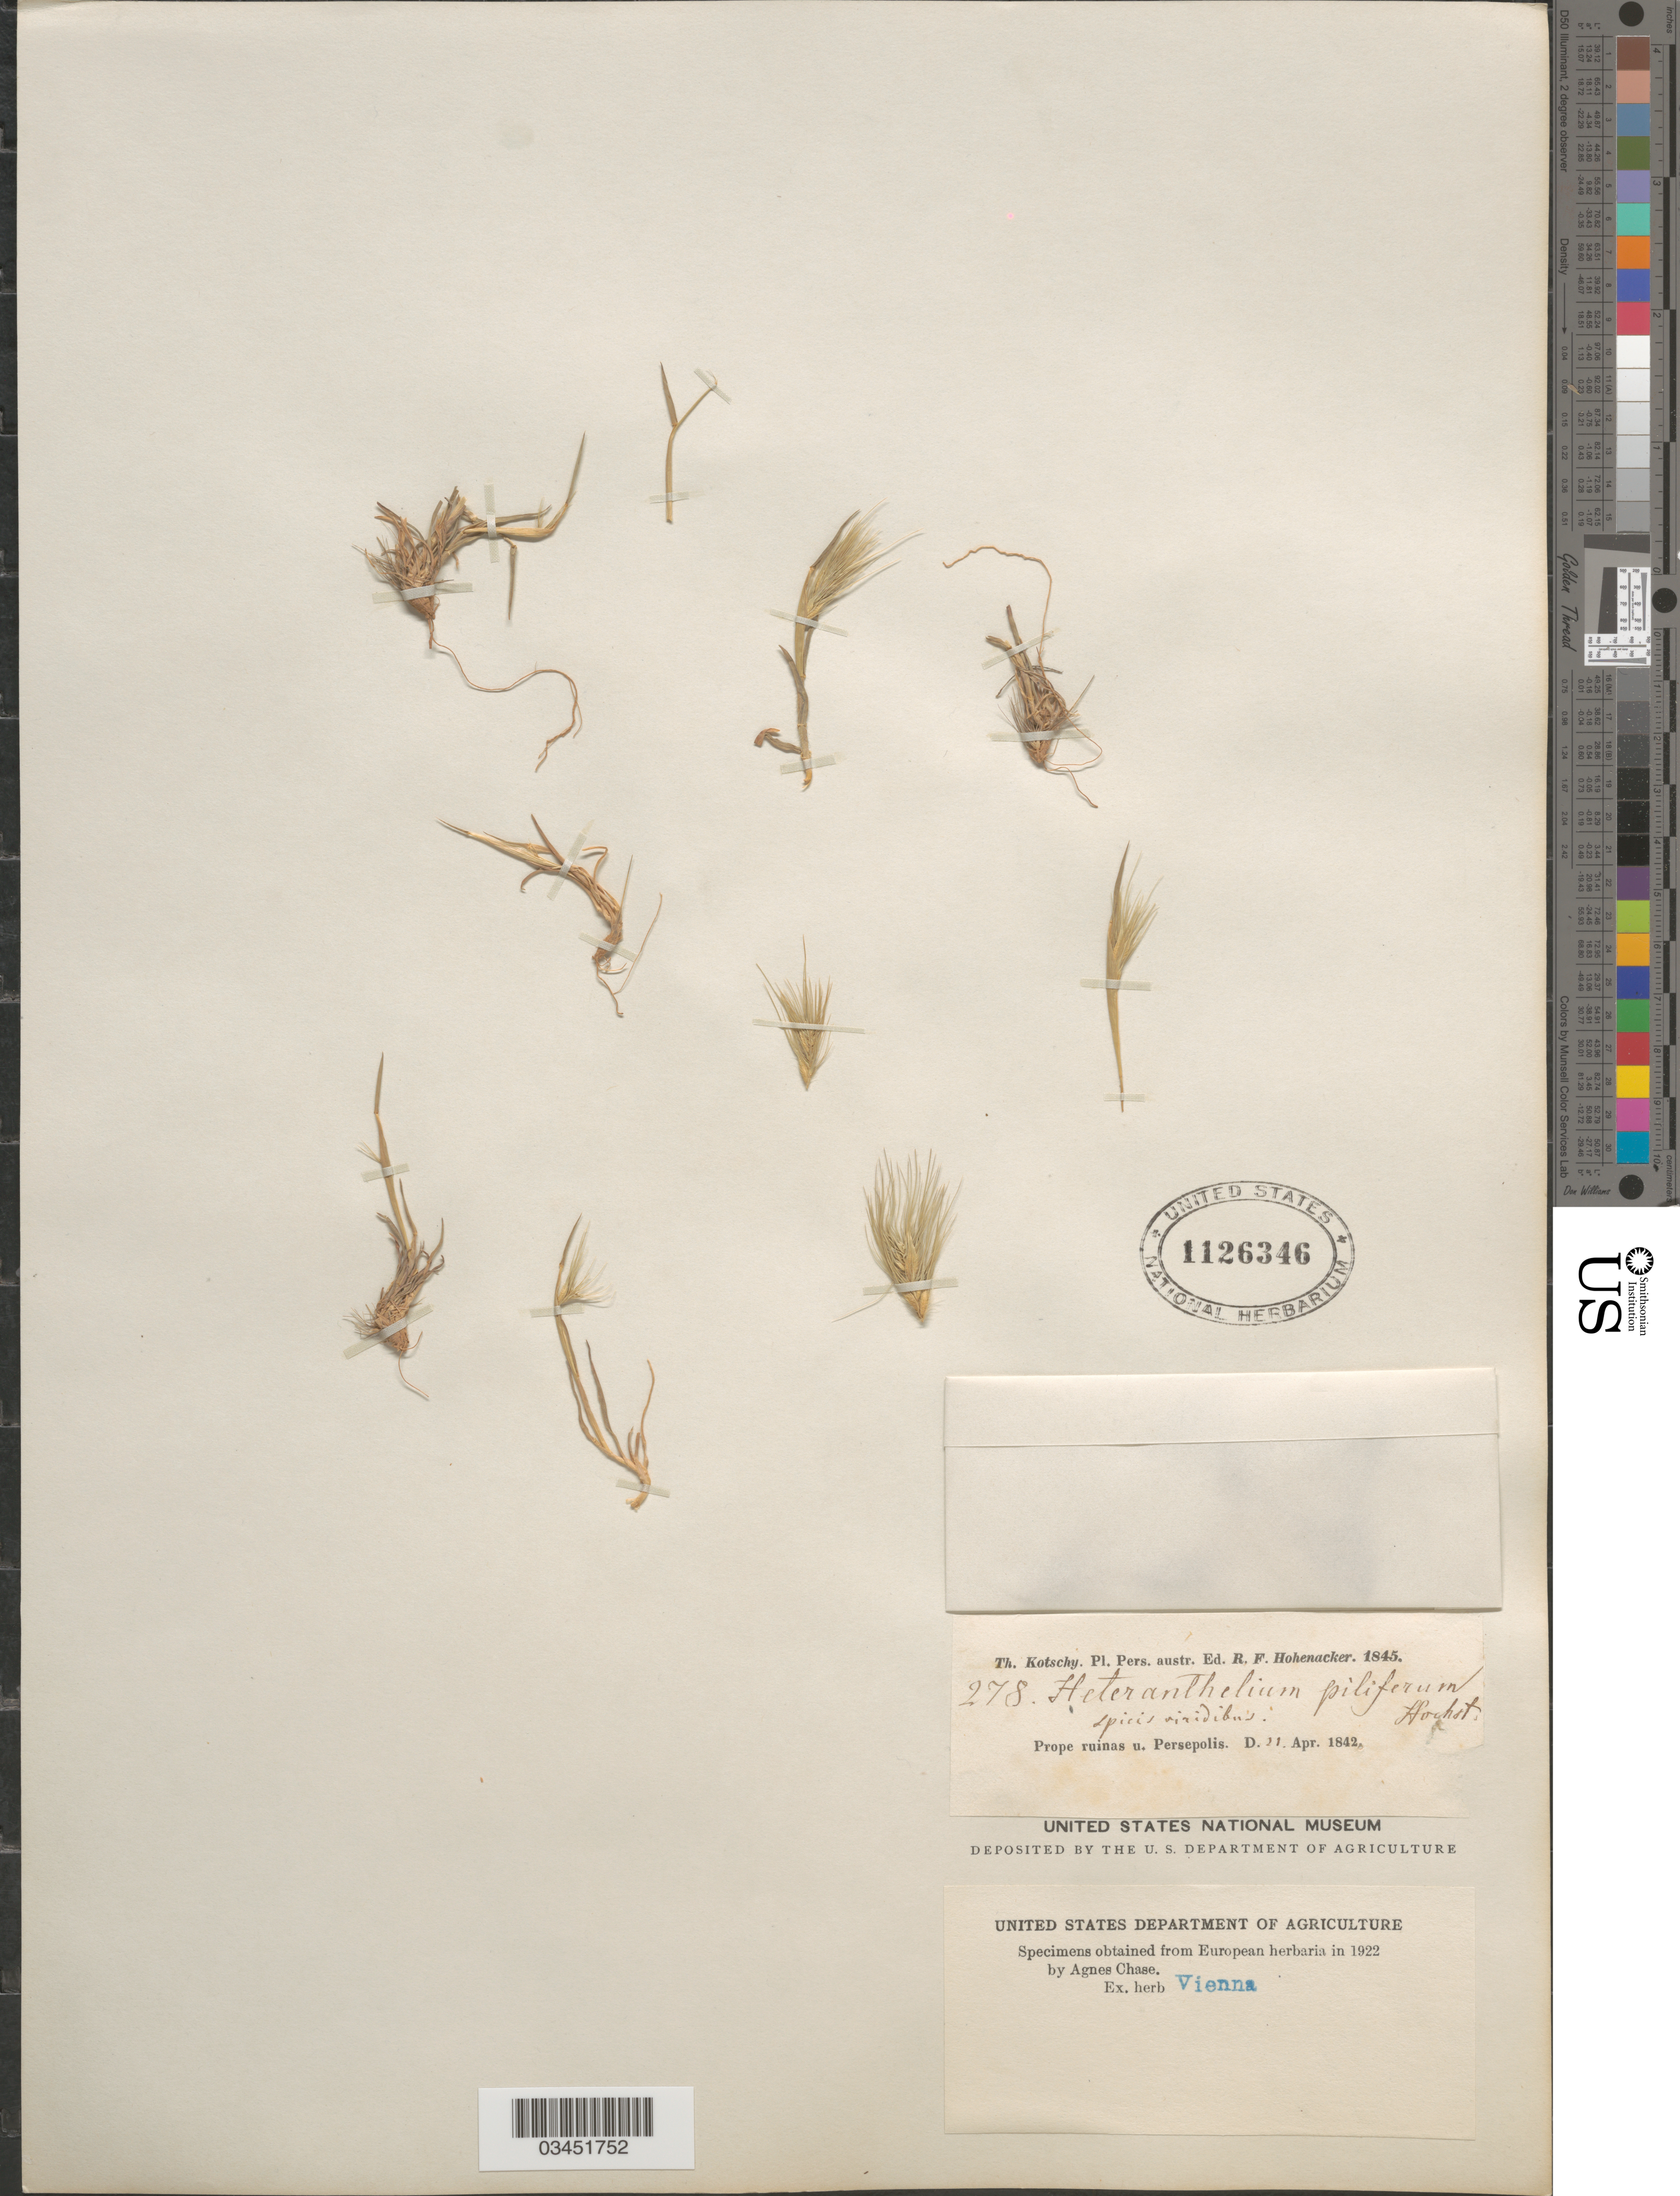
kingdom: Plantae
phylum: Tracheophyta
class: Liliopsida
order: Poales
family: Poaceae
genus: Heteranthelium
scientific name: Heteranthelium piliferum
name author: (Sol.) Hochst.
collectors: K. G. Kotschy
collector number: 278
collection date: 1842-04-21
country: Iran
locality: Pers. austr. Prope ruinas u. Persepolis.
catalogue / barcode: US 1126346